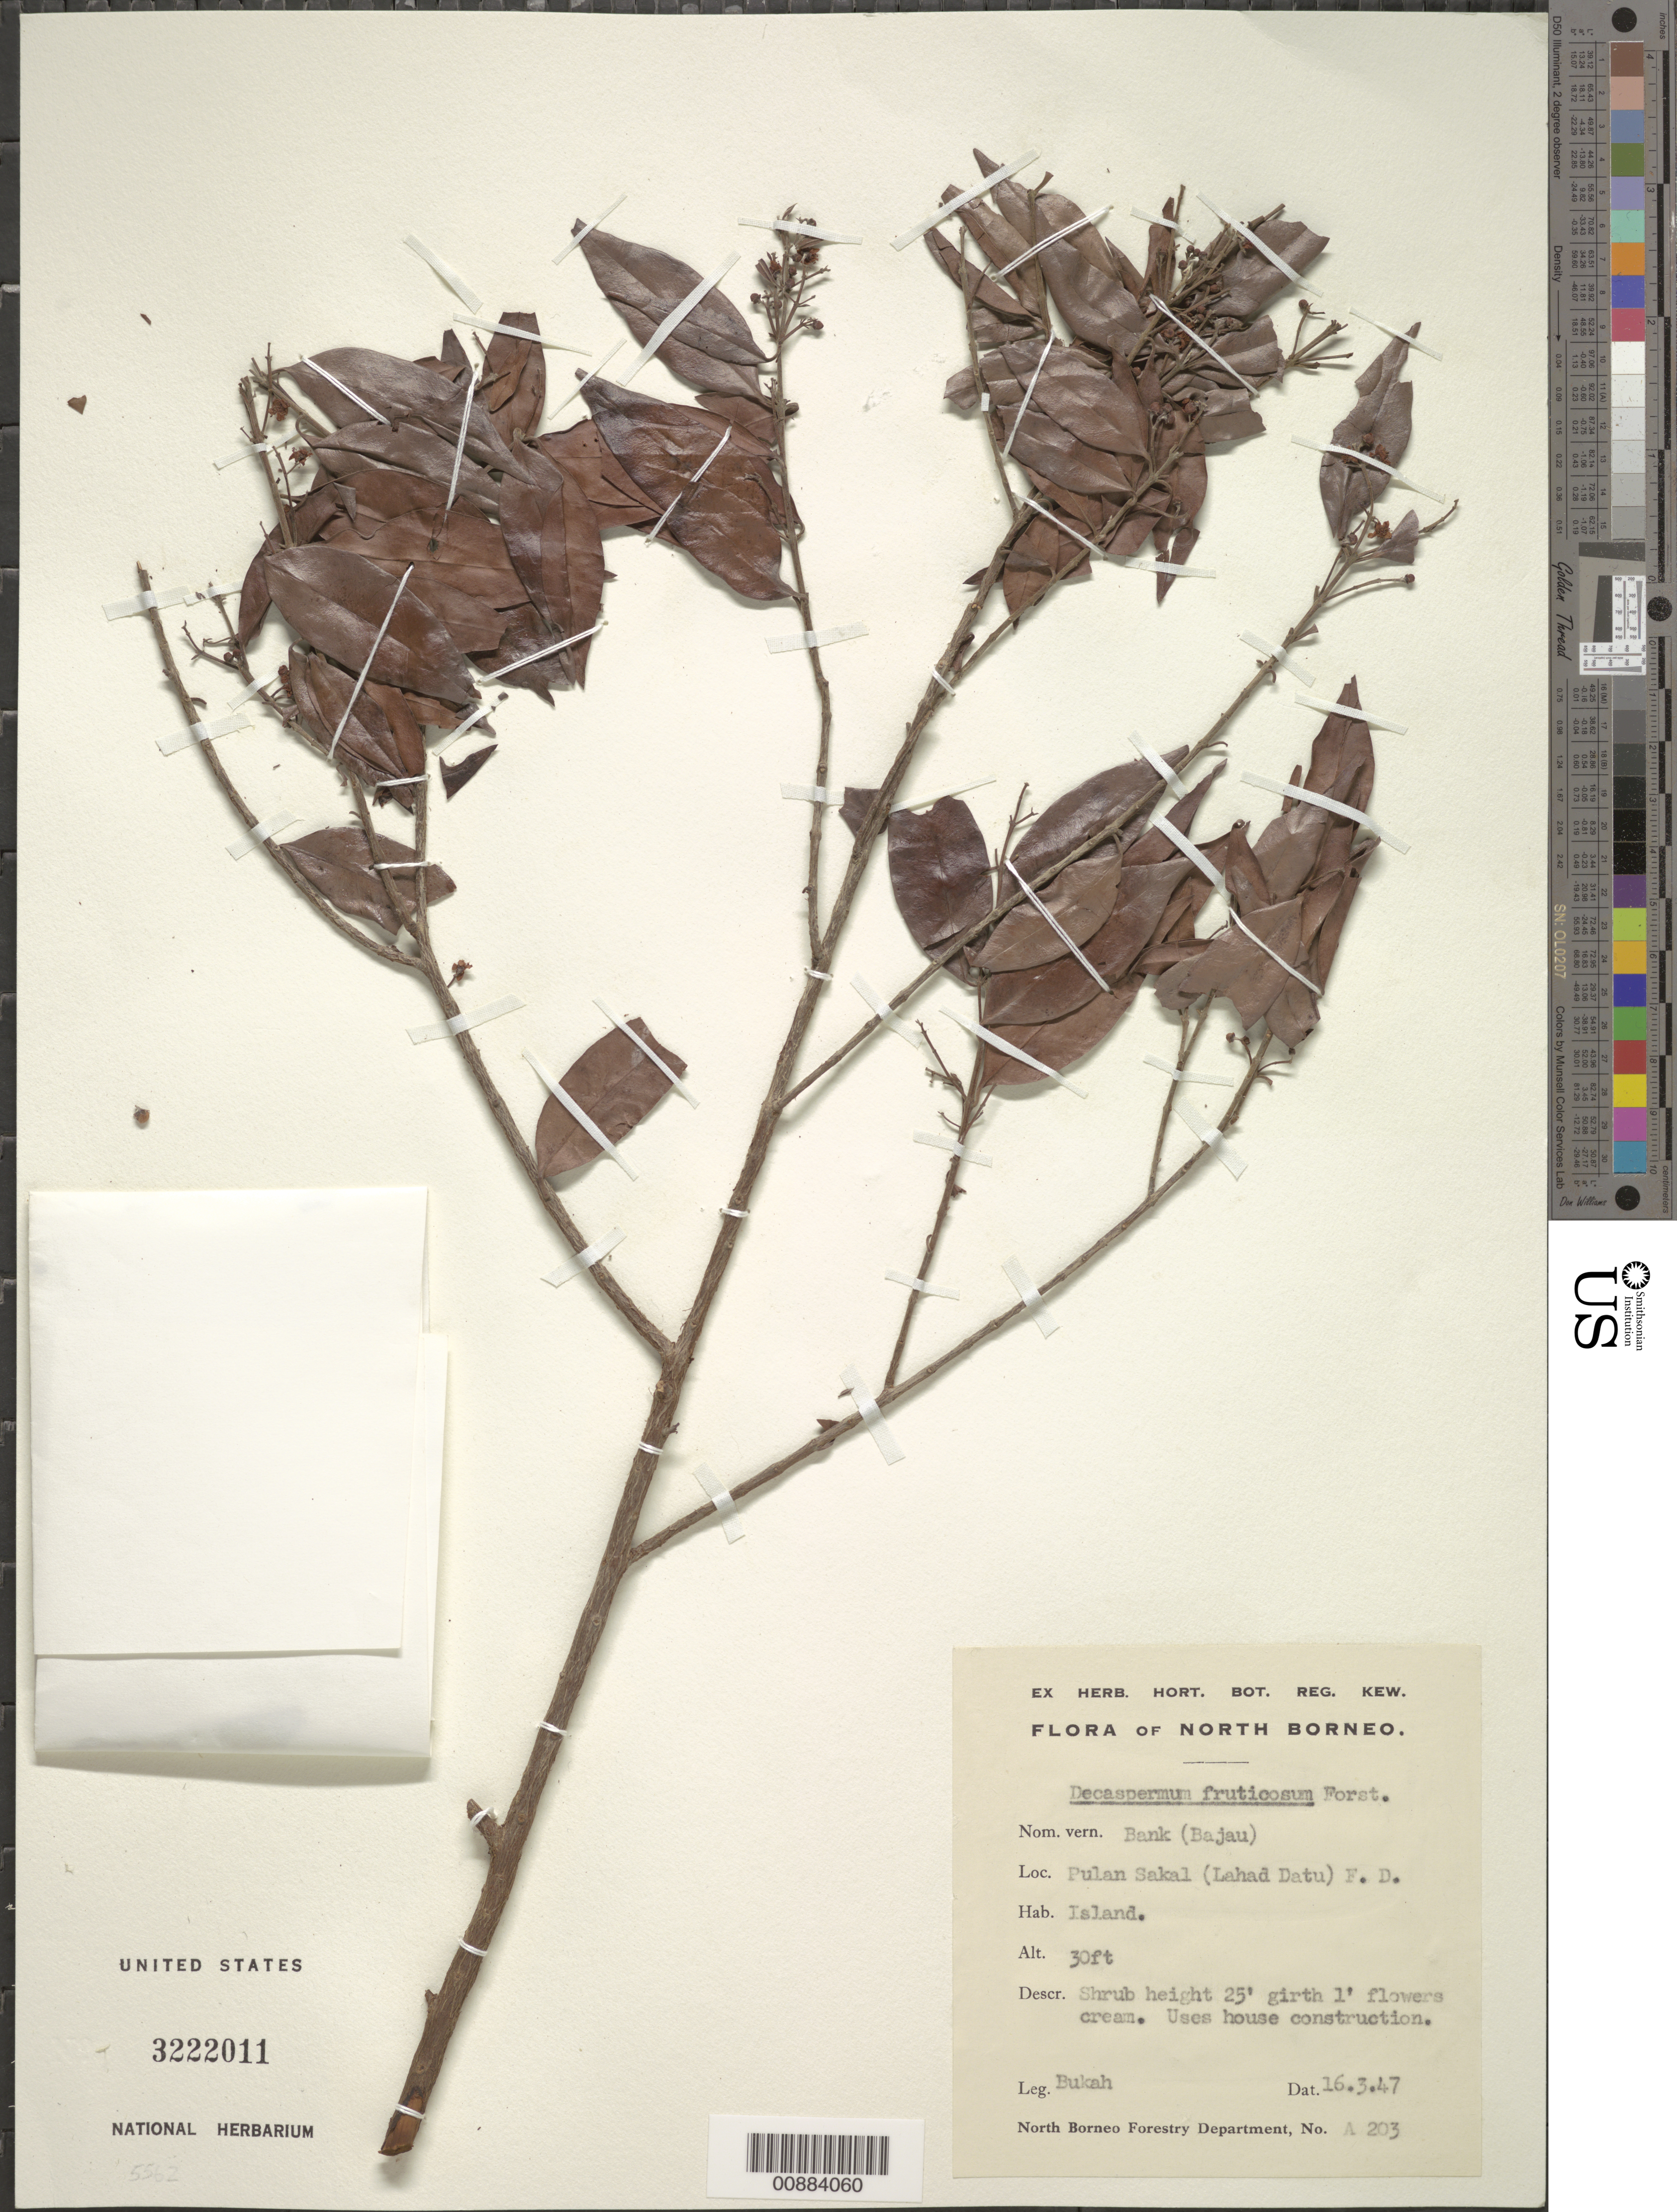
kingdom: Plantae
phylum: Tracheophyta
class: Magnoliopsida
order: Myrtales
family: Myrtaceae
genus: Decaspermum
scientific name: Decaspermum fruticosum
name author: J.R. Forst. & G. Forst.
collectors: -. Bukah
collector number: A 203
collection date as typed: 16 Mar 1947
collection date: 1947-03-16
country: Malaysia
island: Borneo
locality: Pulan Sakal (Lahad Datu) F. D.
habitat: island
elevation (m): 9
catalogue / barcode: US 3222011